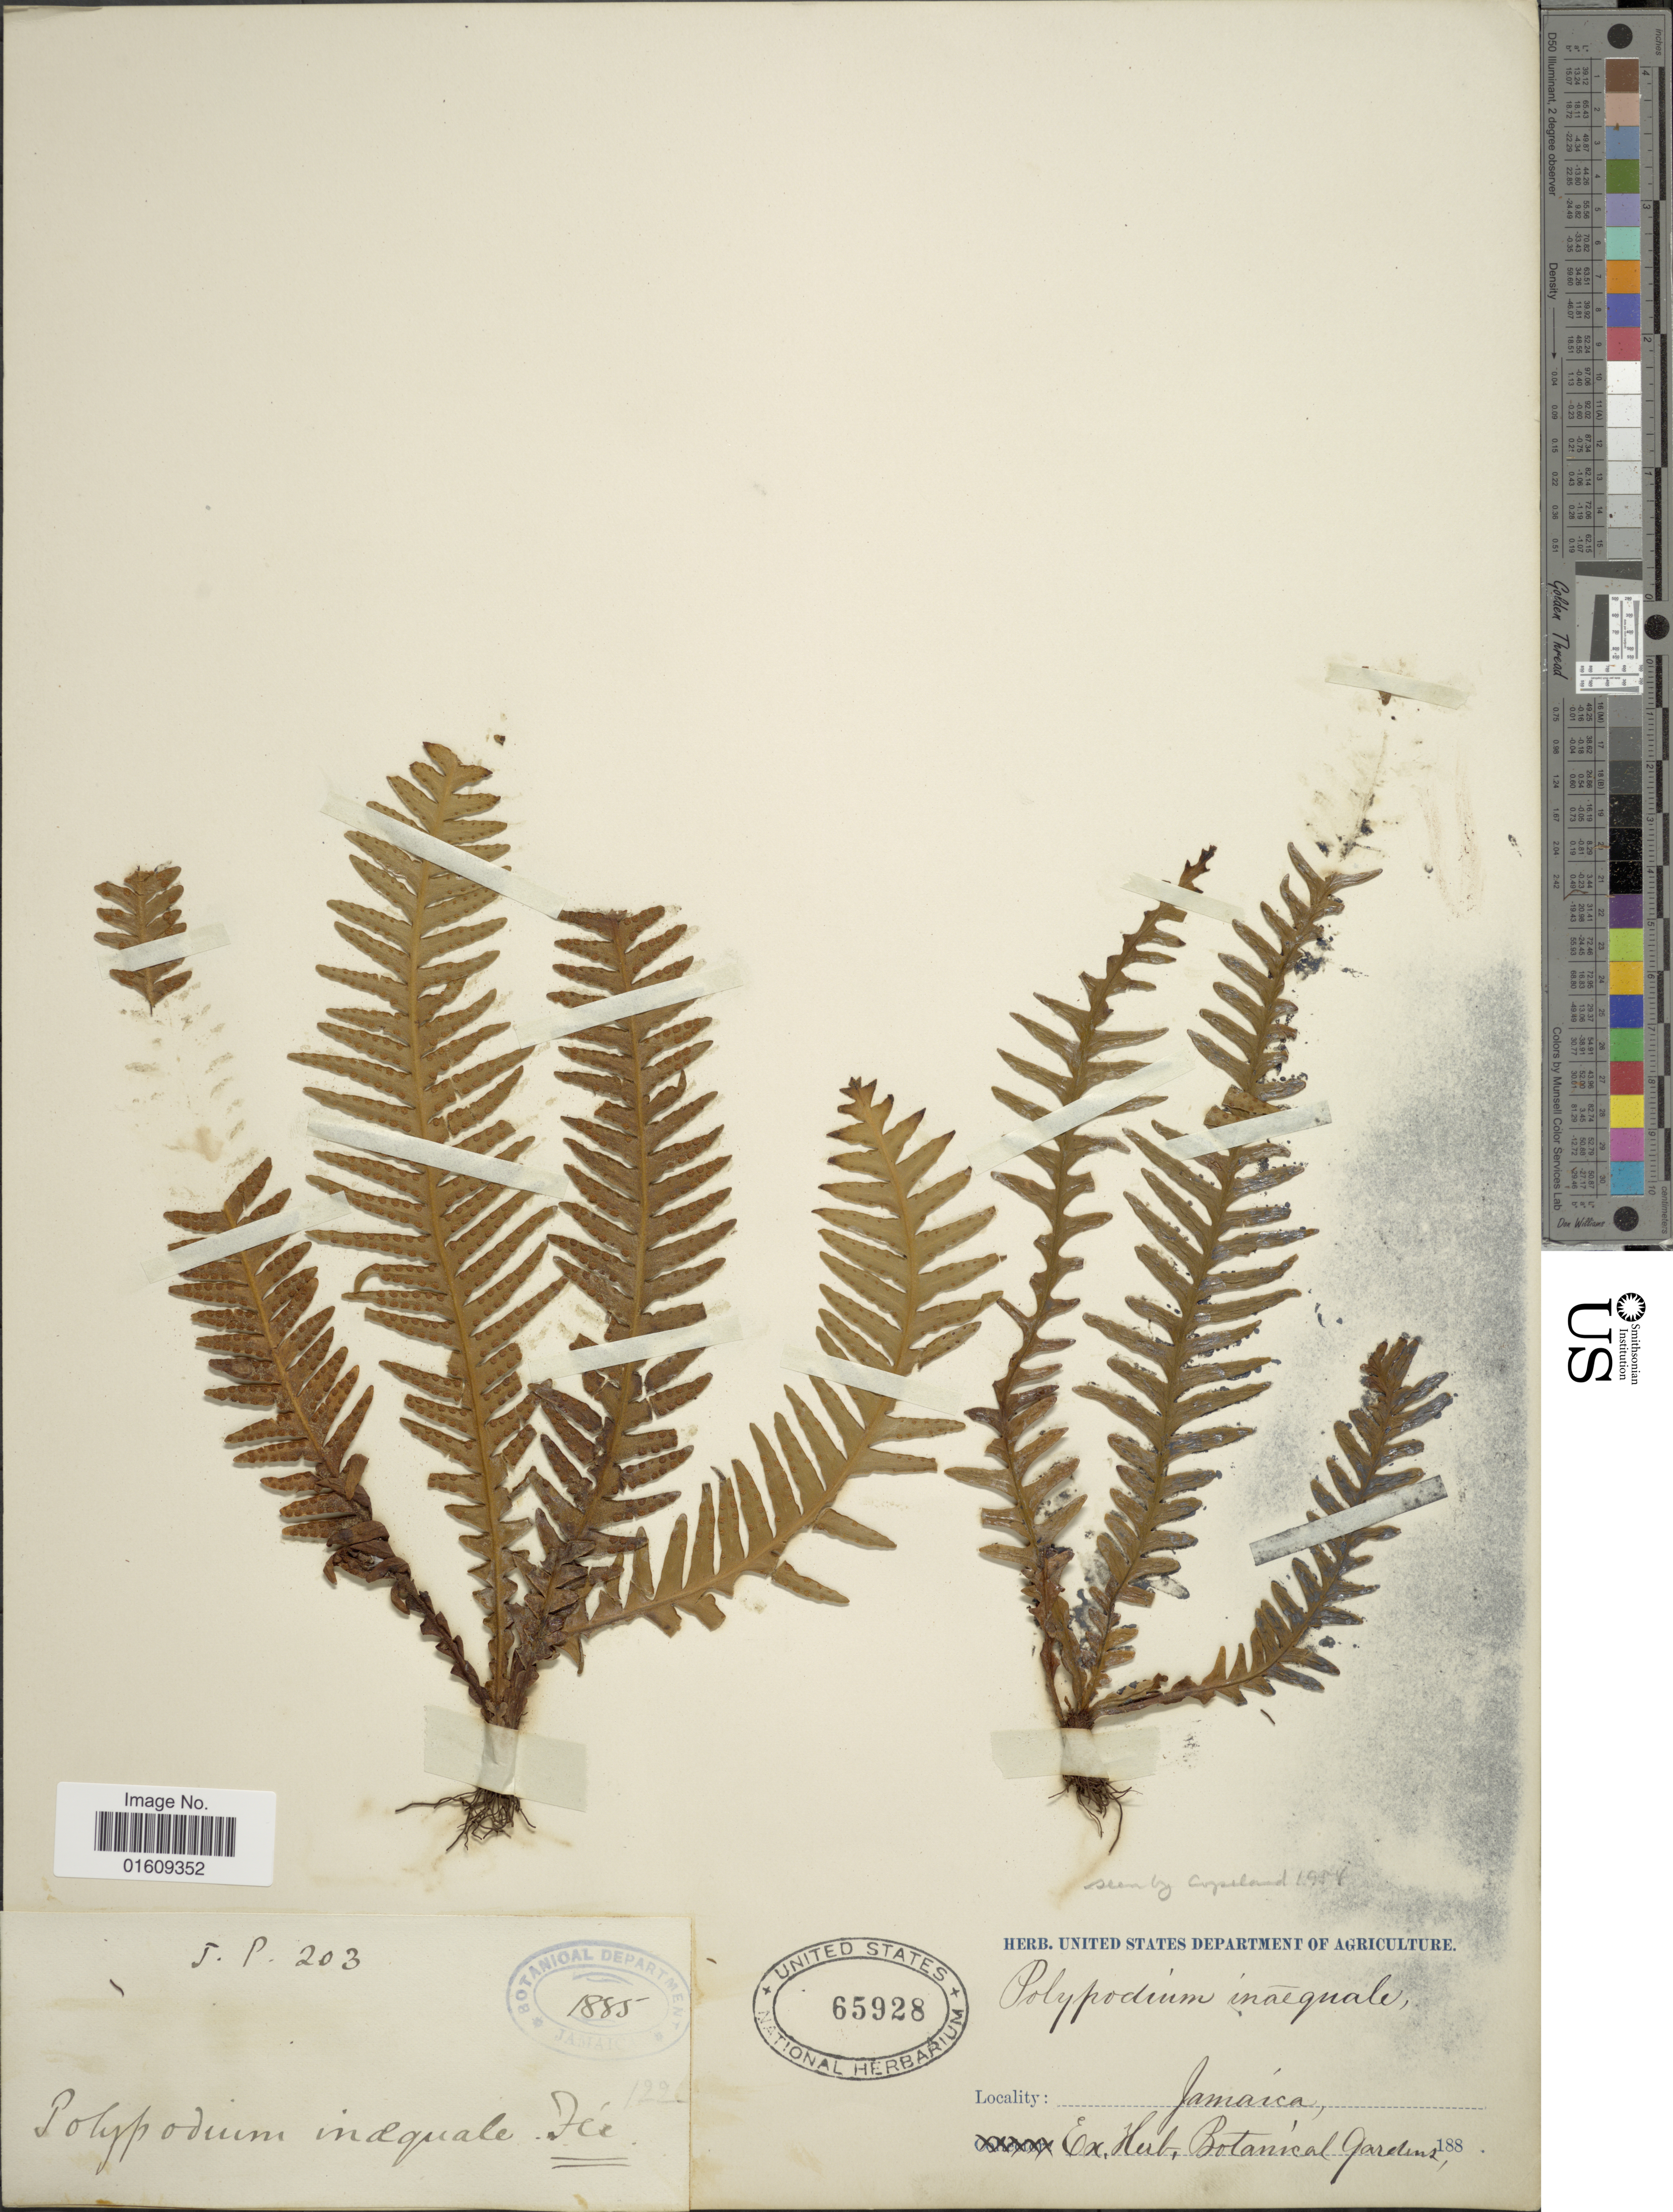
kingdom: Plantae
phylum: Tracheophyta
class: Polypodiopsida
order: Polypodiales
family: Polypodiaceae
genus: Ceradenia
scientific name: Ceradenia curvata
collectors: J.P.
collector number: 203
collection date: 1885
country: Jamaica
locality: Jamaica.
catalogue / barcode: US 65928